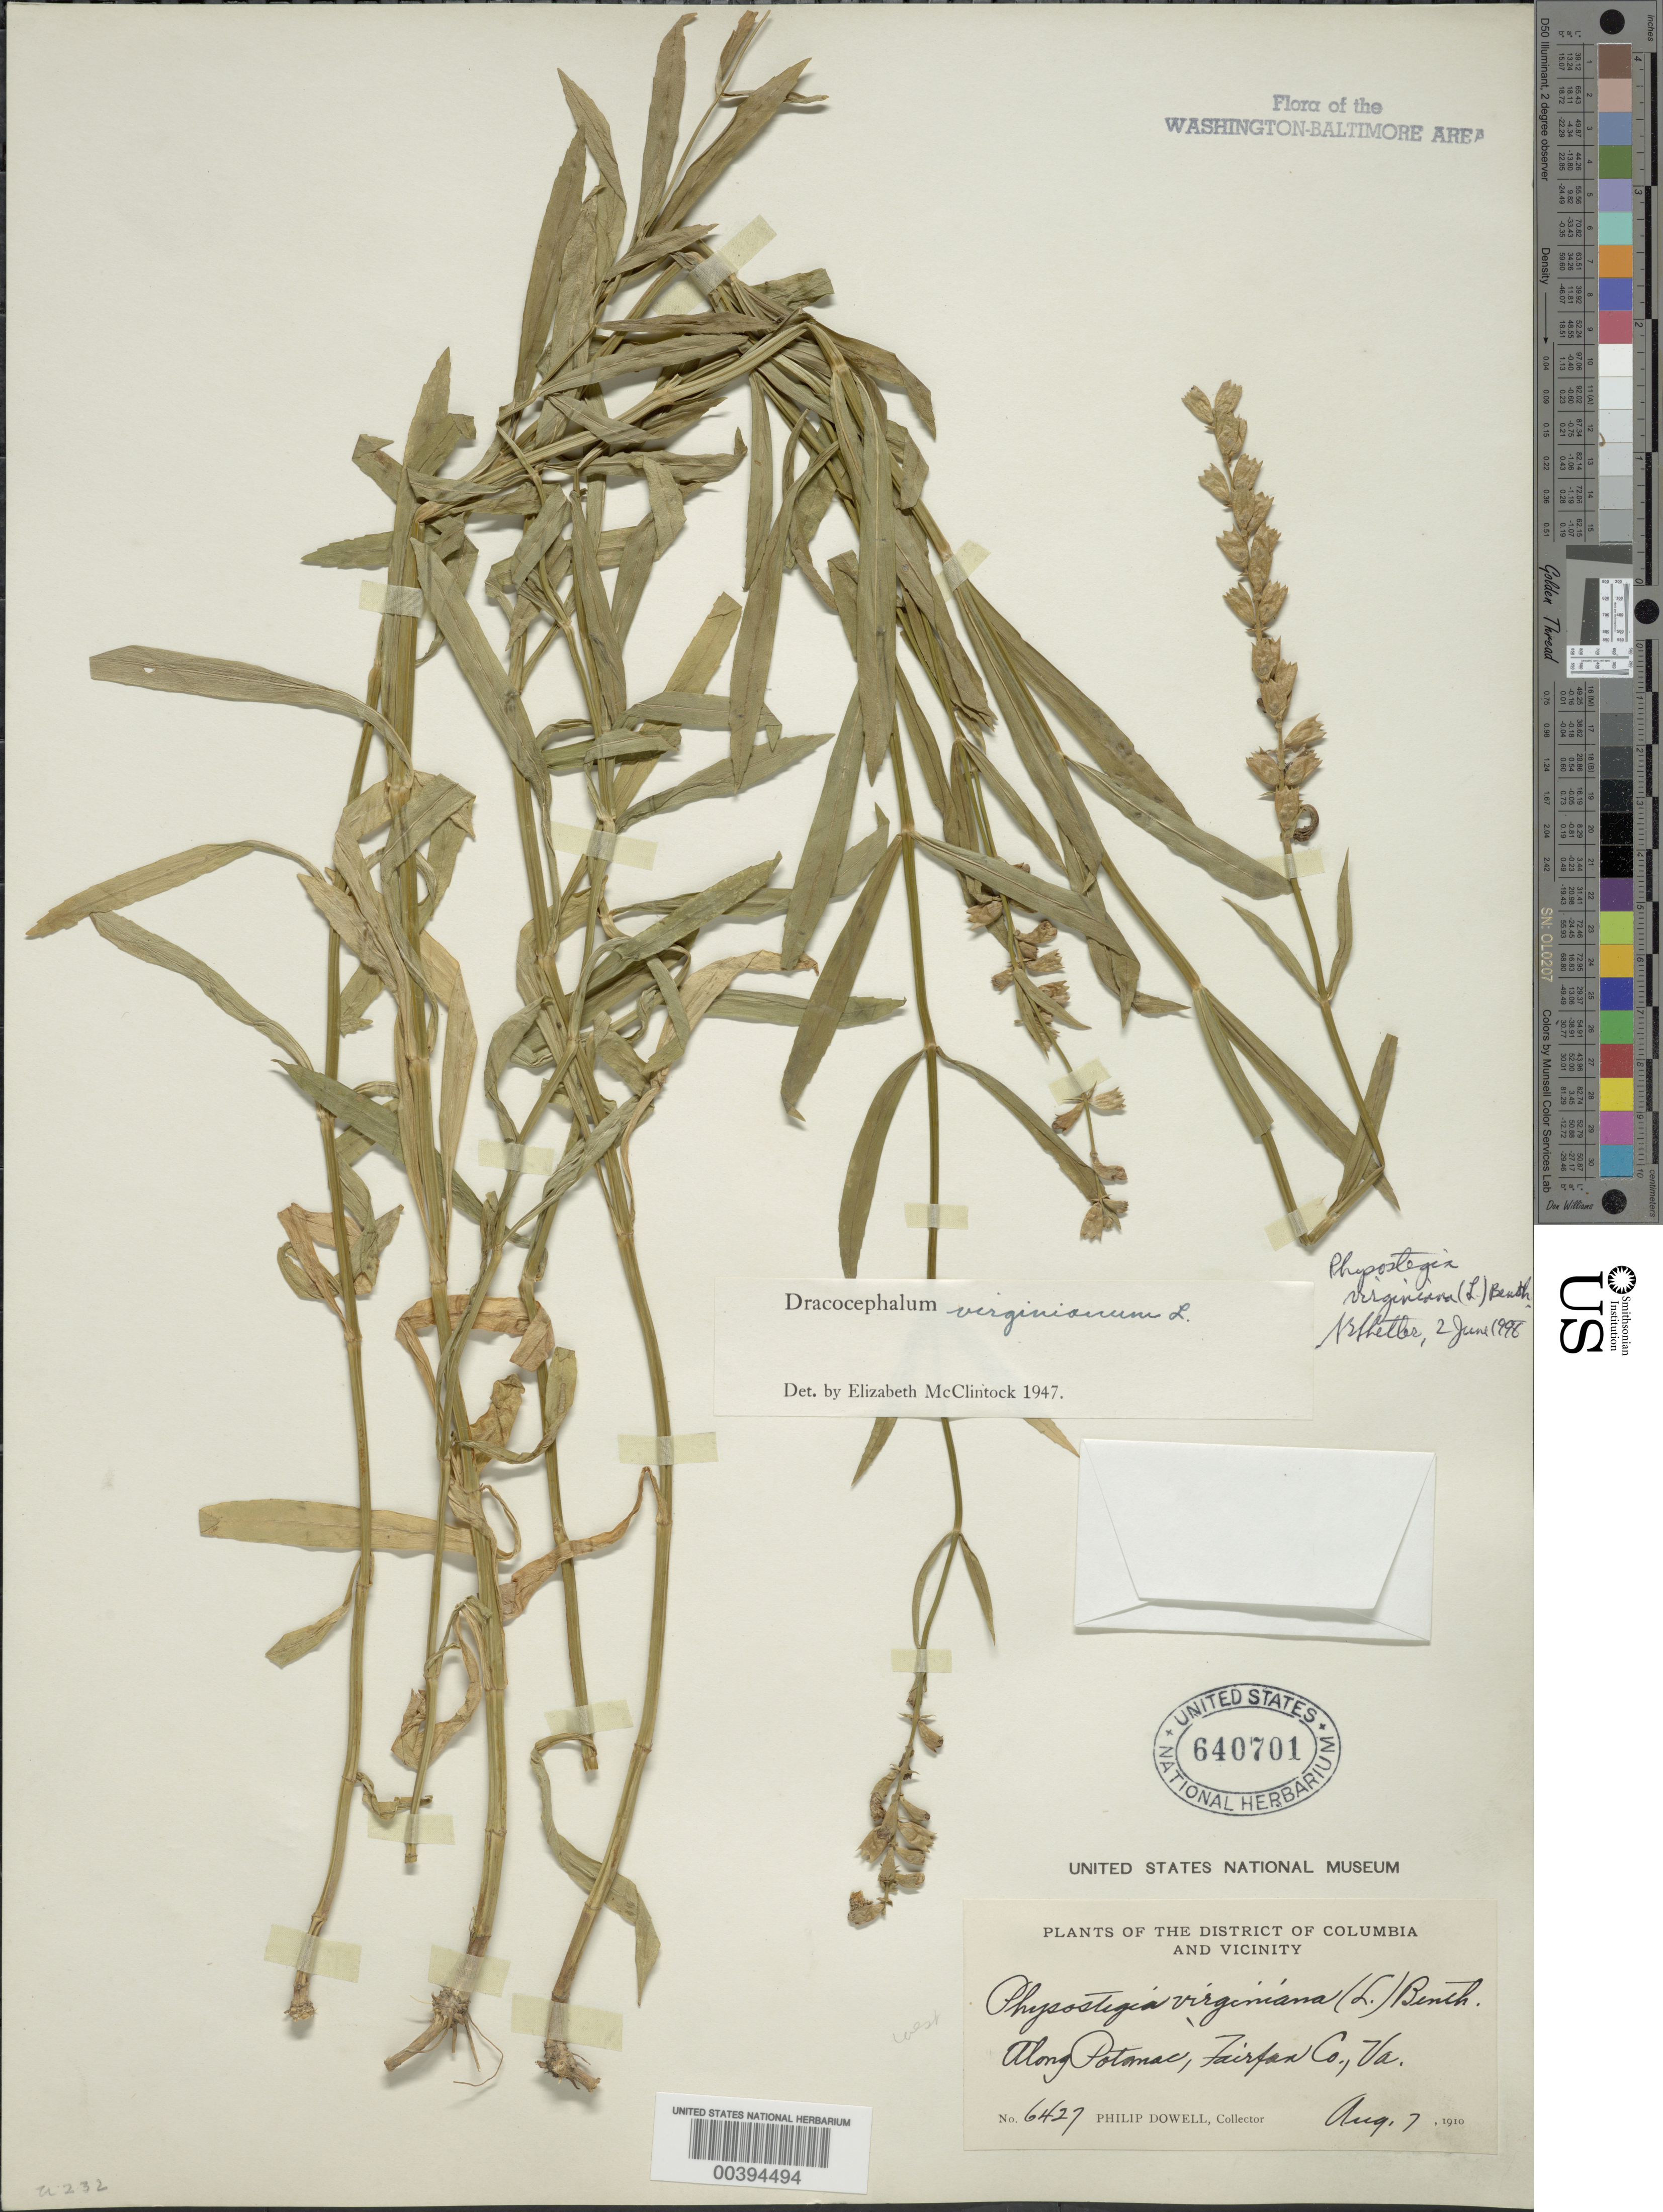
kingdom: Plantae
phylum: Tracheophyta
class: Magnoliopsida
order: Lamiales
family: Lamiaceae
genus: Physostegia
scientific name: Physostegia virginiana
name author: (L.) Benth.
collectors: P. Dowell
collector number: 6427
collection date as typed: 07 Aug 1910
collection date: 1910-08-07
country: United States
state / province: Virginia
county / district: Fairfax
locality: Potomac Shore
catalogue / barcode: US 640701